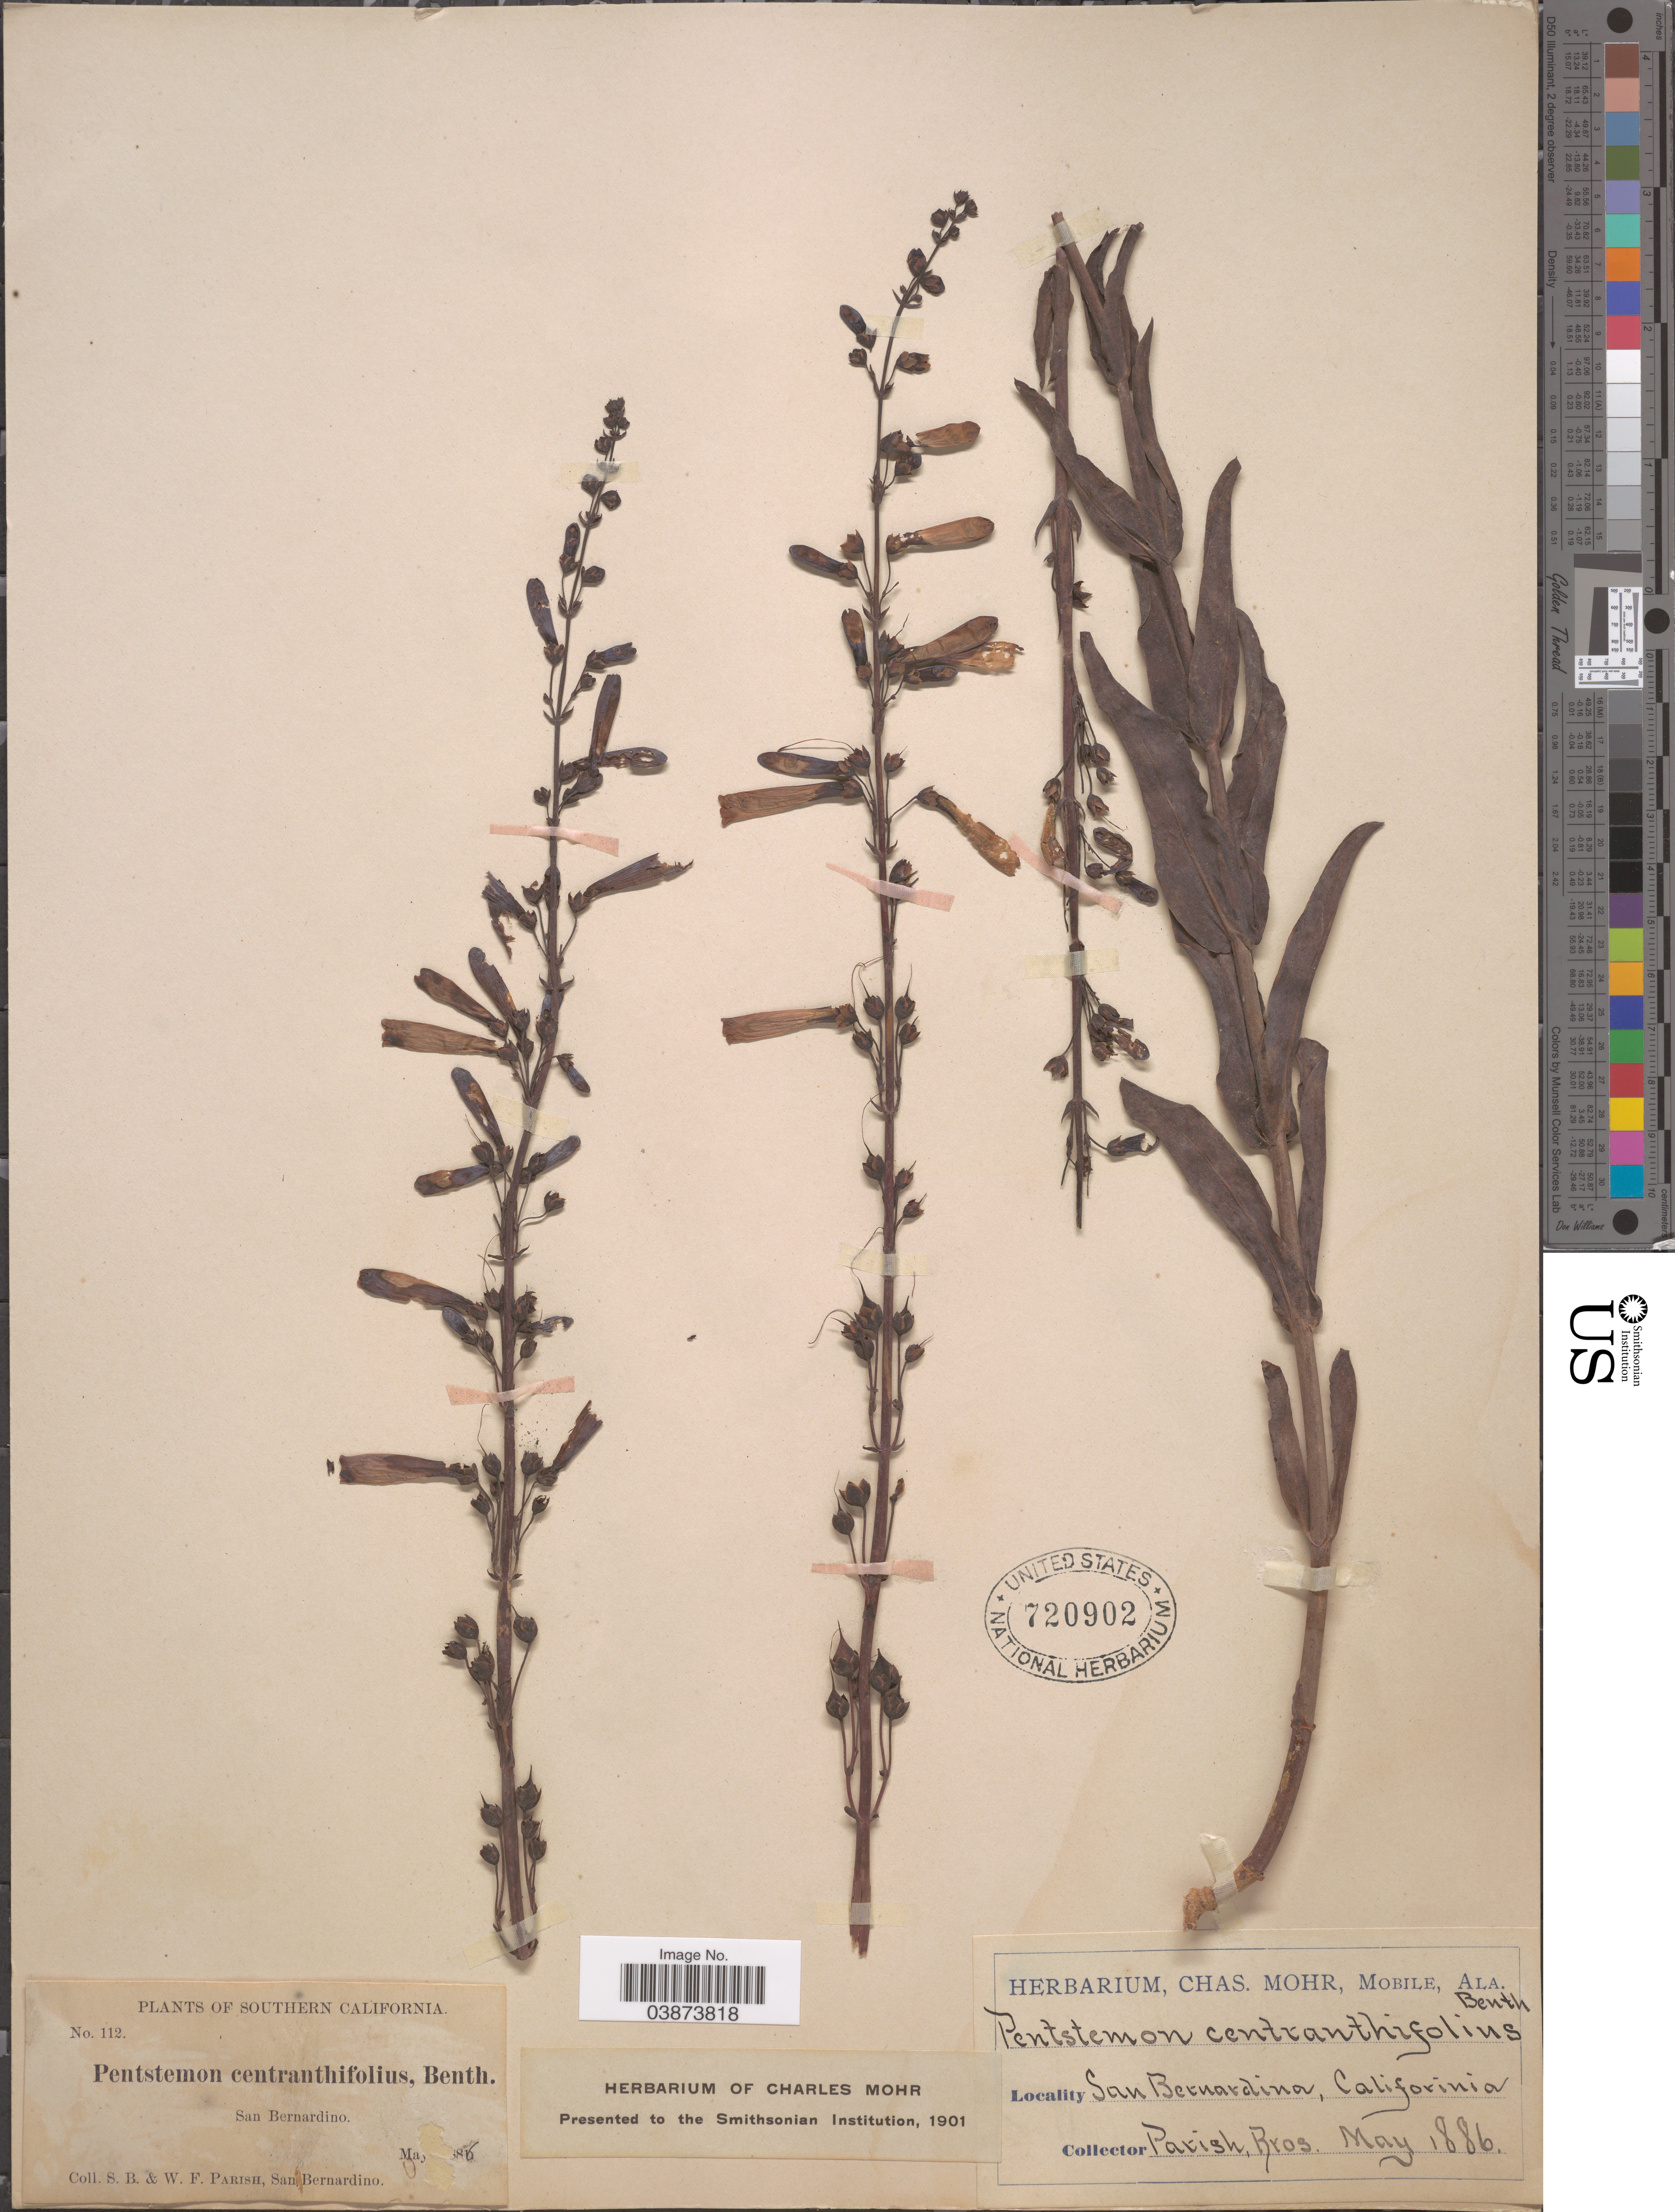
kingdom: Plantae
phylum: Tracheophyta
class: Magnoliopsida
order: Lamiales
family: Plantaginaceae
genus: Penstemon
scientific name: Penstemon centranthifolius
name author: Benth.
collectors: S. B. Parish & W. F. Parish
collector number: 112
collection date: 1886-05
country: United States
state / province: California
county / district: San Bernardino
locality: Southern California. San Bernardino.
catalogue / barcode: US 720902